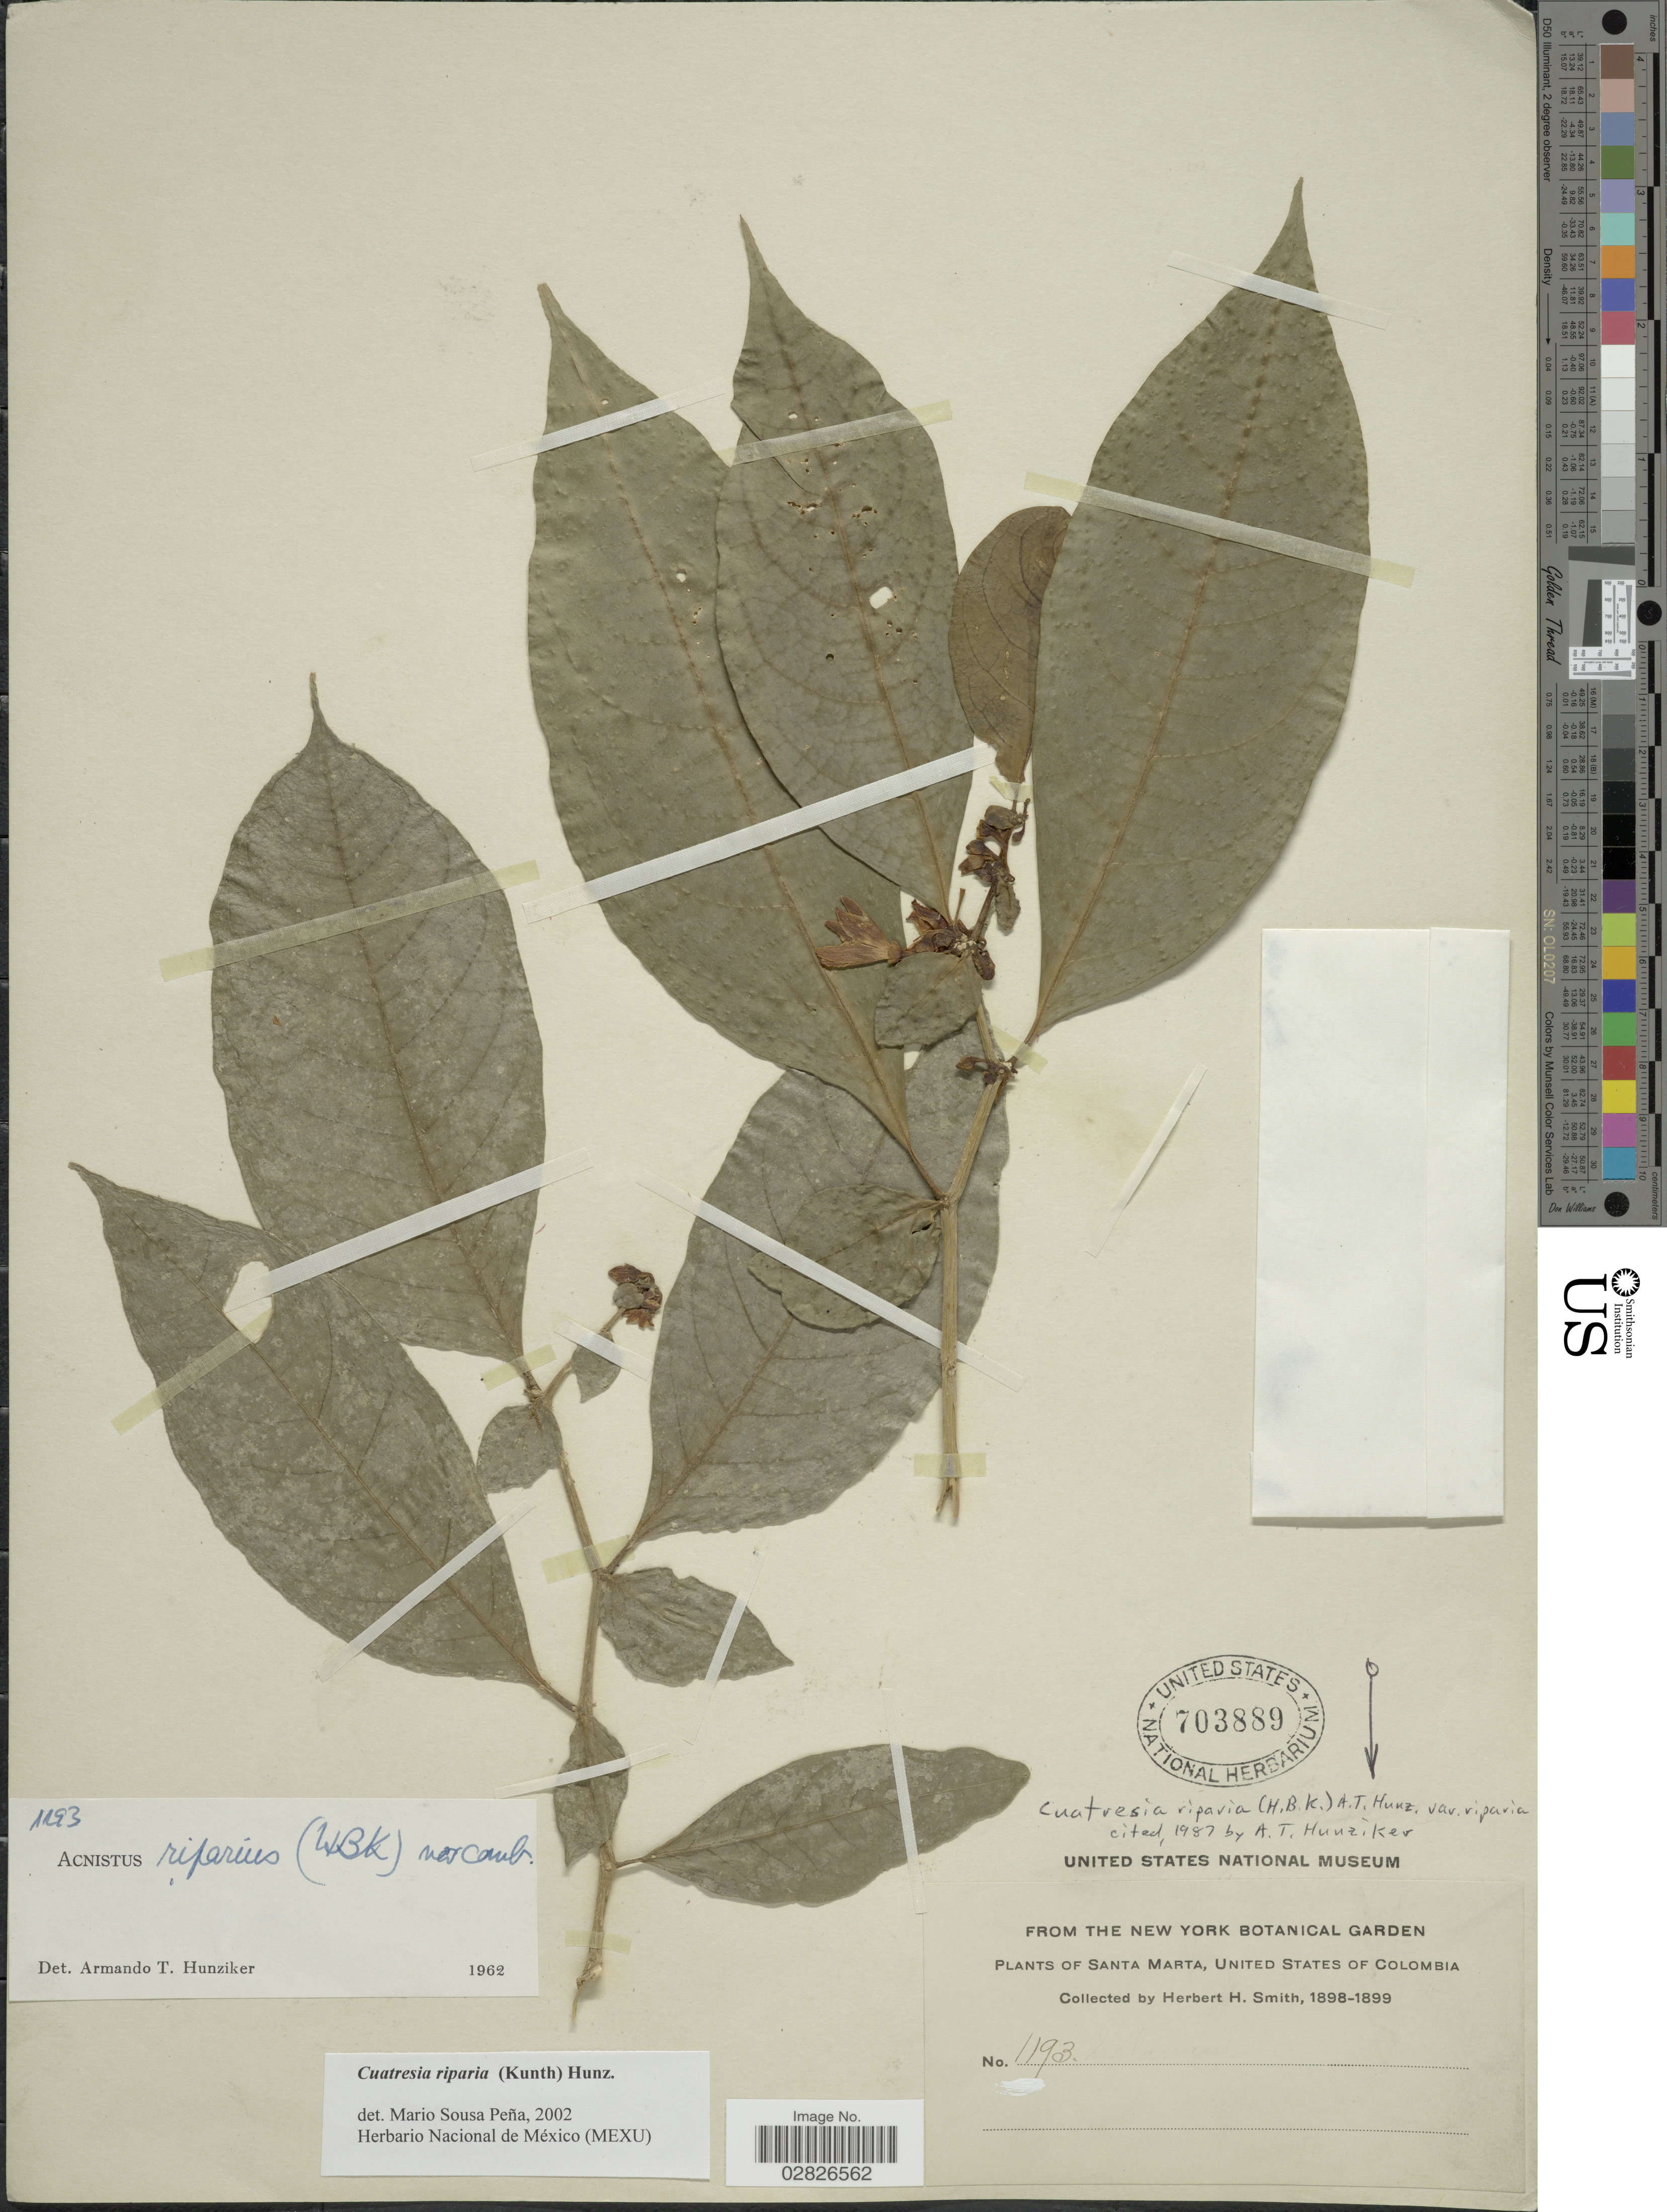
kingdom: Plantae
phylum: Tracheophyta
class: Magnoliopsida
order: Solanales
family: Solanaceae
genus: Cuatresia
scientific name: Cuatresia riparia var. riparia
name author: (Kunth) Hunz.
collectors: Herbert H. Smith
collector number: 1193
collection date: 1898/1899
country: Colombia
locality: Santa Marta, United States of Colombia.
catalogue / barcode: US 703889